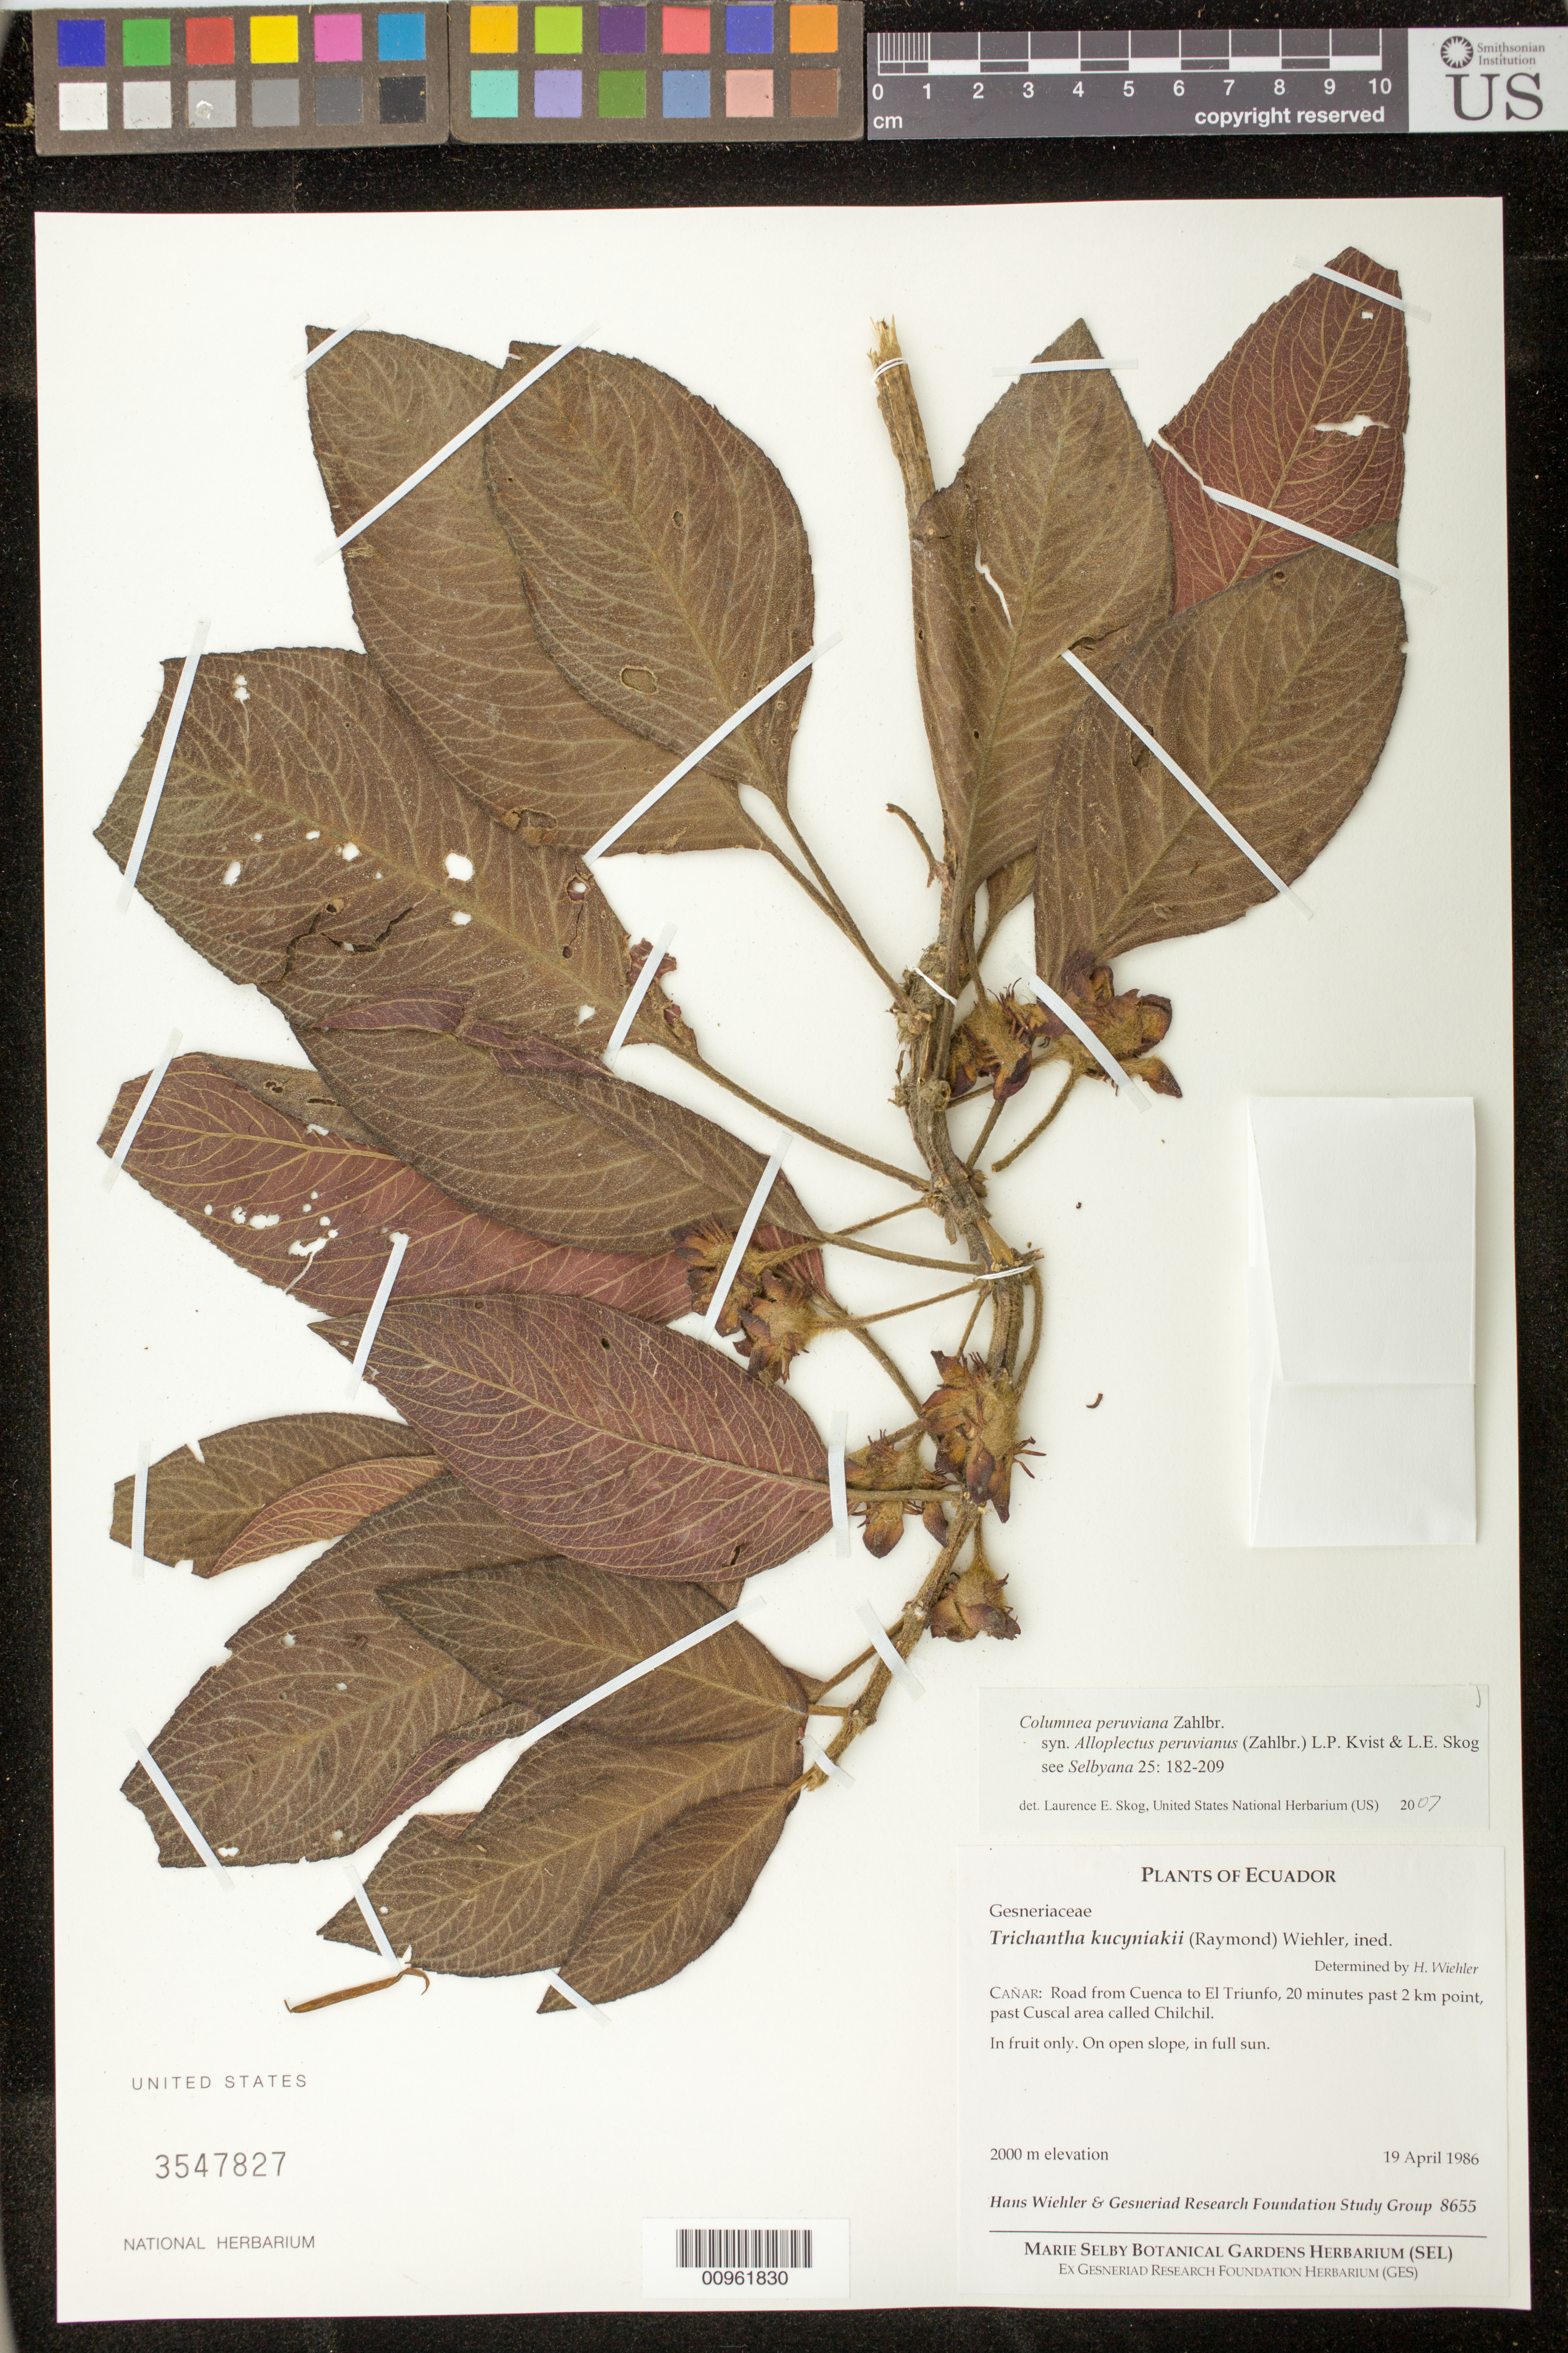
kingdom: Plantae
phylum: Tracheophyta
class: Magnoliopsida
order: Lamiales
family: Gesneriaceae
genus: Columnea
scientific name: Columnea isernii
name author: Cuatrec.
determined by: Skog, Laurence E.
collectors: H. J. Wiehler & GRF Study Group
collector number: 8655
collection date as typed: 19 Apr 1986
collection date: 1986-04-19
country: Ecuador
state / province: Cañar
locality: Cañar: road from Cuenca to El Triunfo, 20 minutes past 2 km point, past Cuscal area called Chilchil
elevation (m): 2000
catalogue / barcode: US 3547827